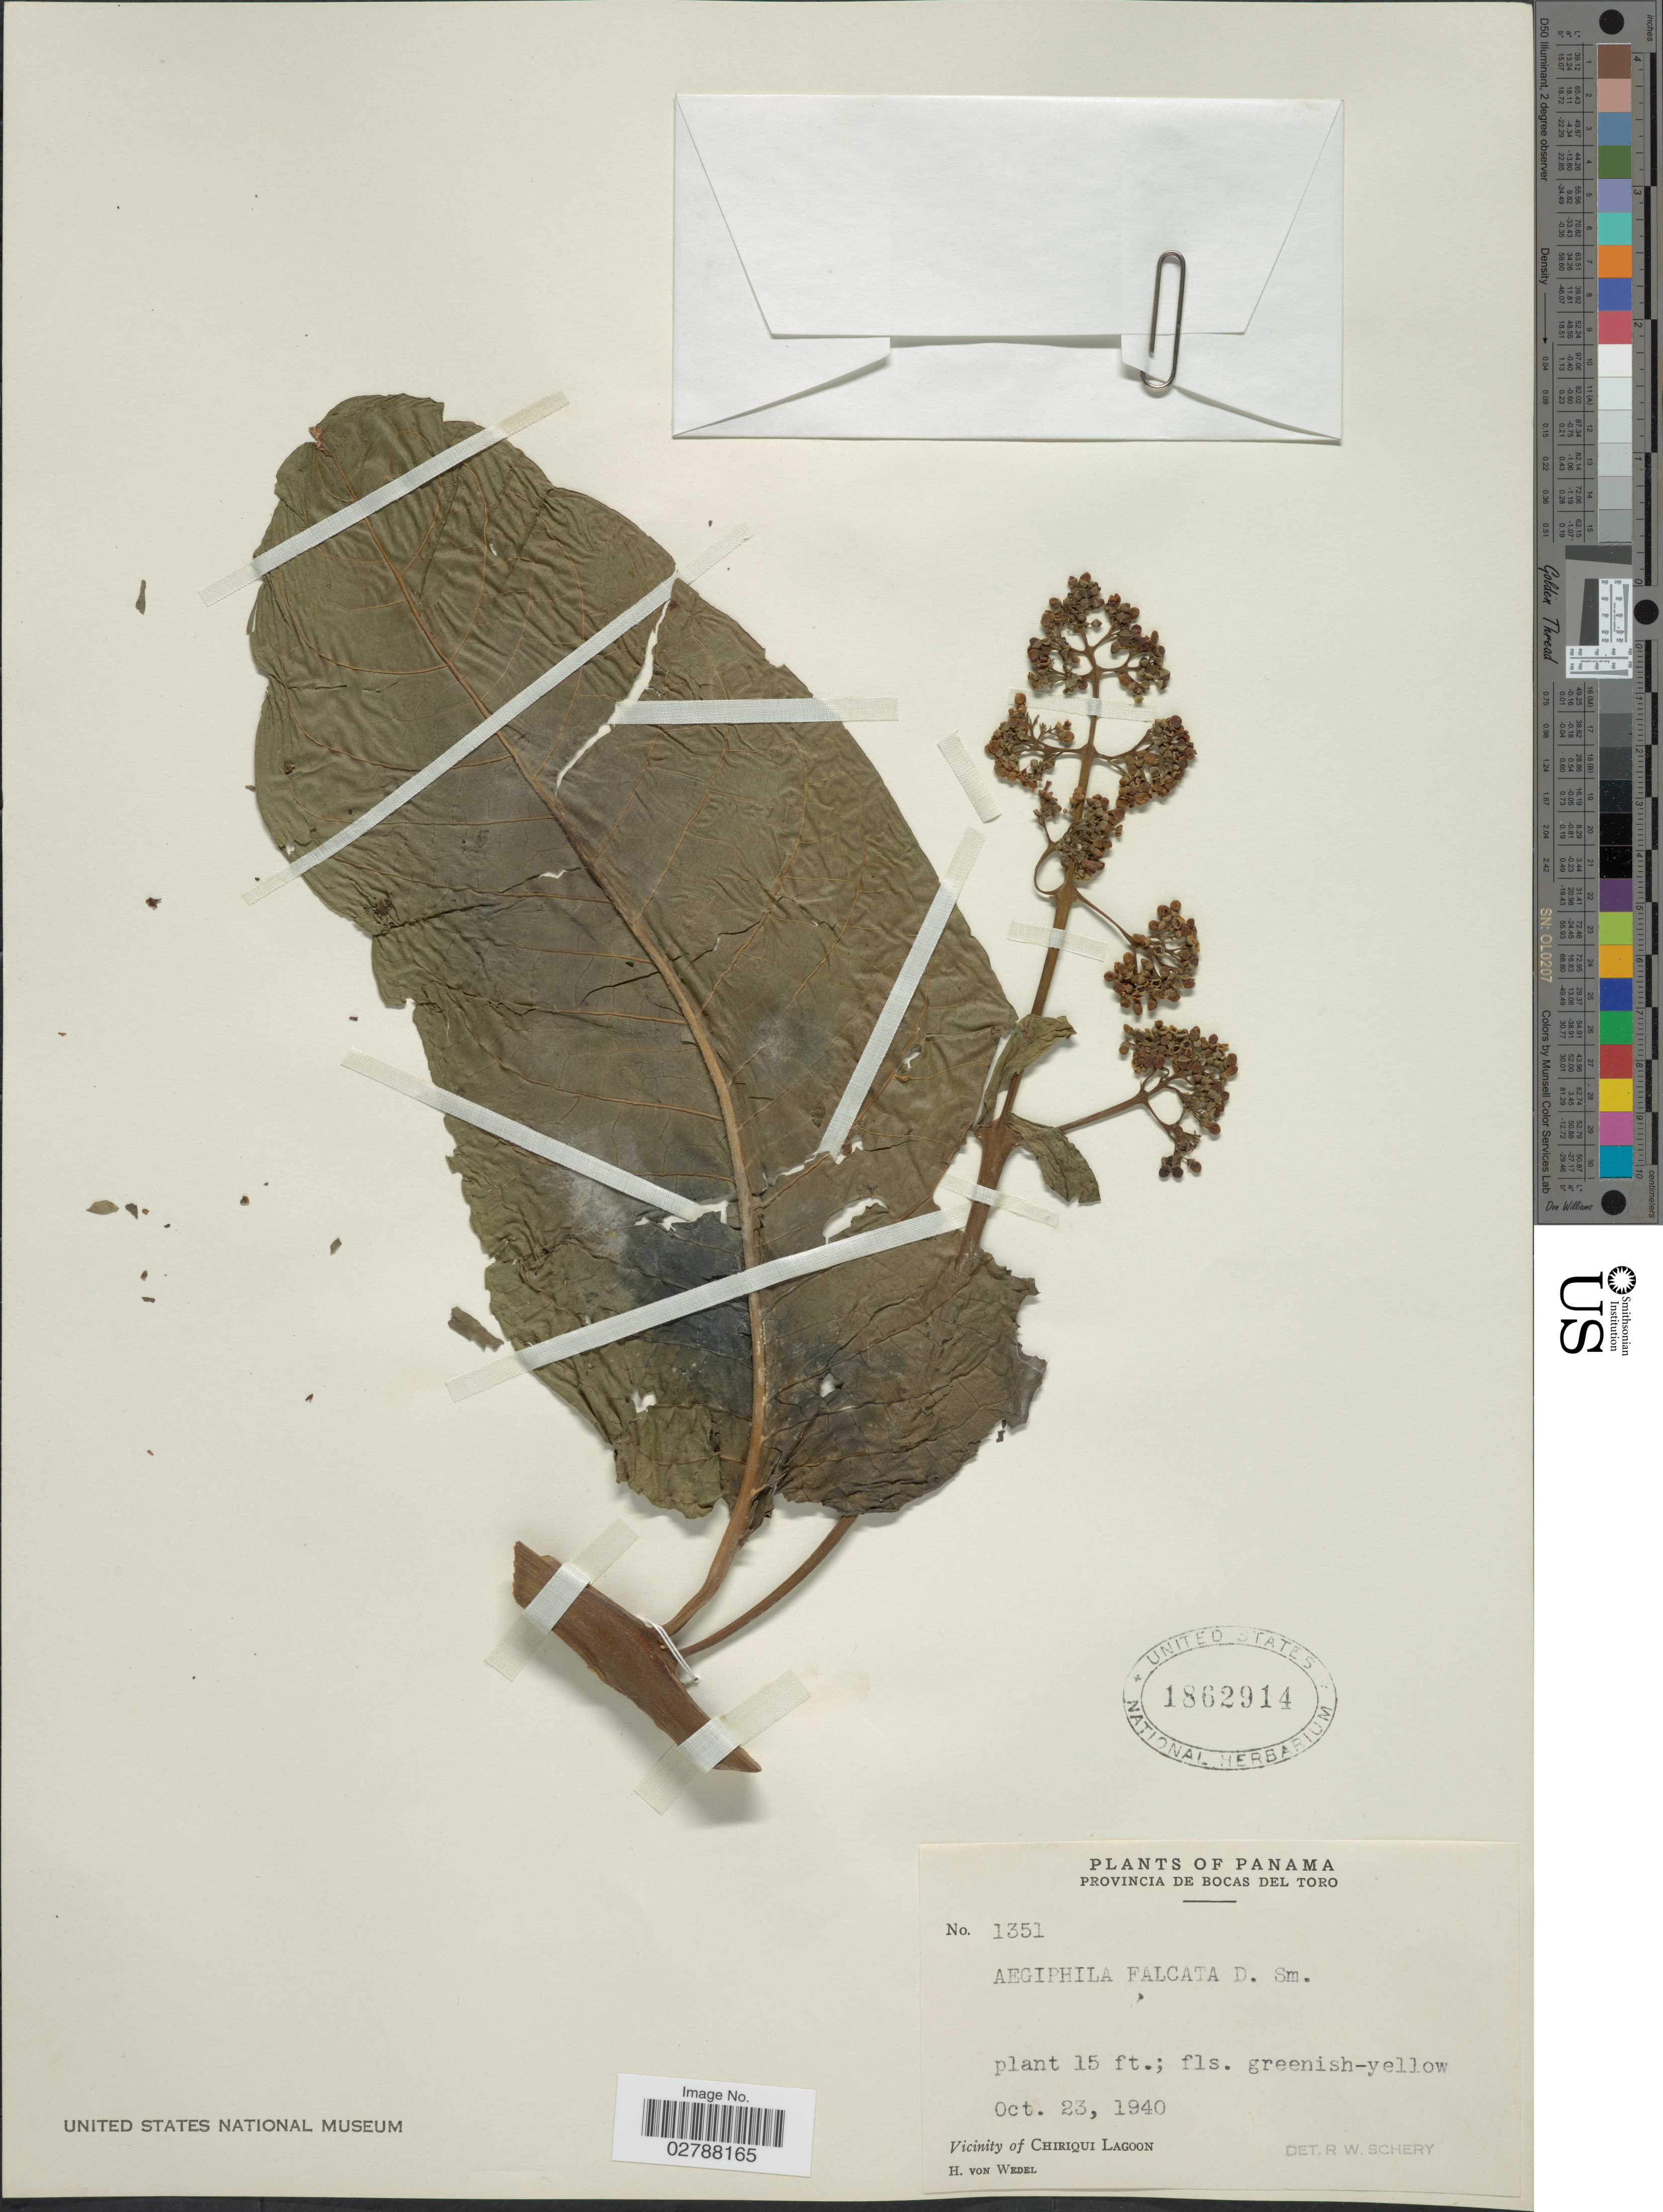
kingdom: Plantae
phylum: Tracheophyta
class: Magnoliopsida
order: Lamiales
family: Lamiaceae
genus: Aegiphila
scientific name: Aegiphila falcata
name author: Donn. Sm.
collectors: H. von Wedel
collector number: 1351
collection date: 1940-10-23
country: Panama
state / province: Bocas del Toro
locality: Provincia de Bocas del Toro. Vicinity of Chiriqui Lagoon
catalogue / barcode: US 1862914